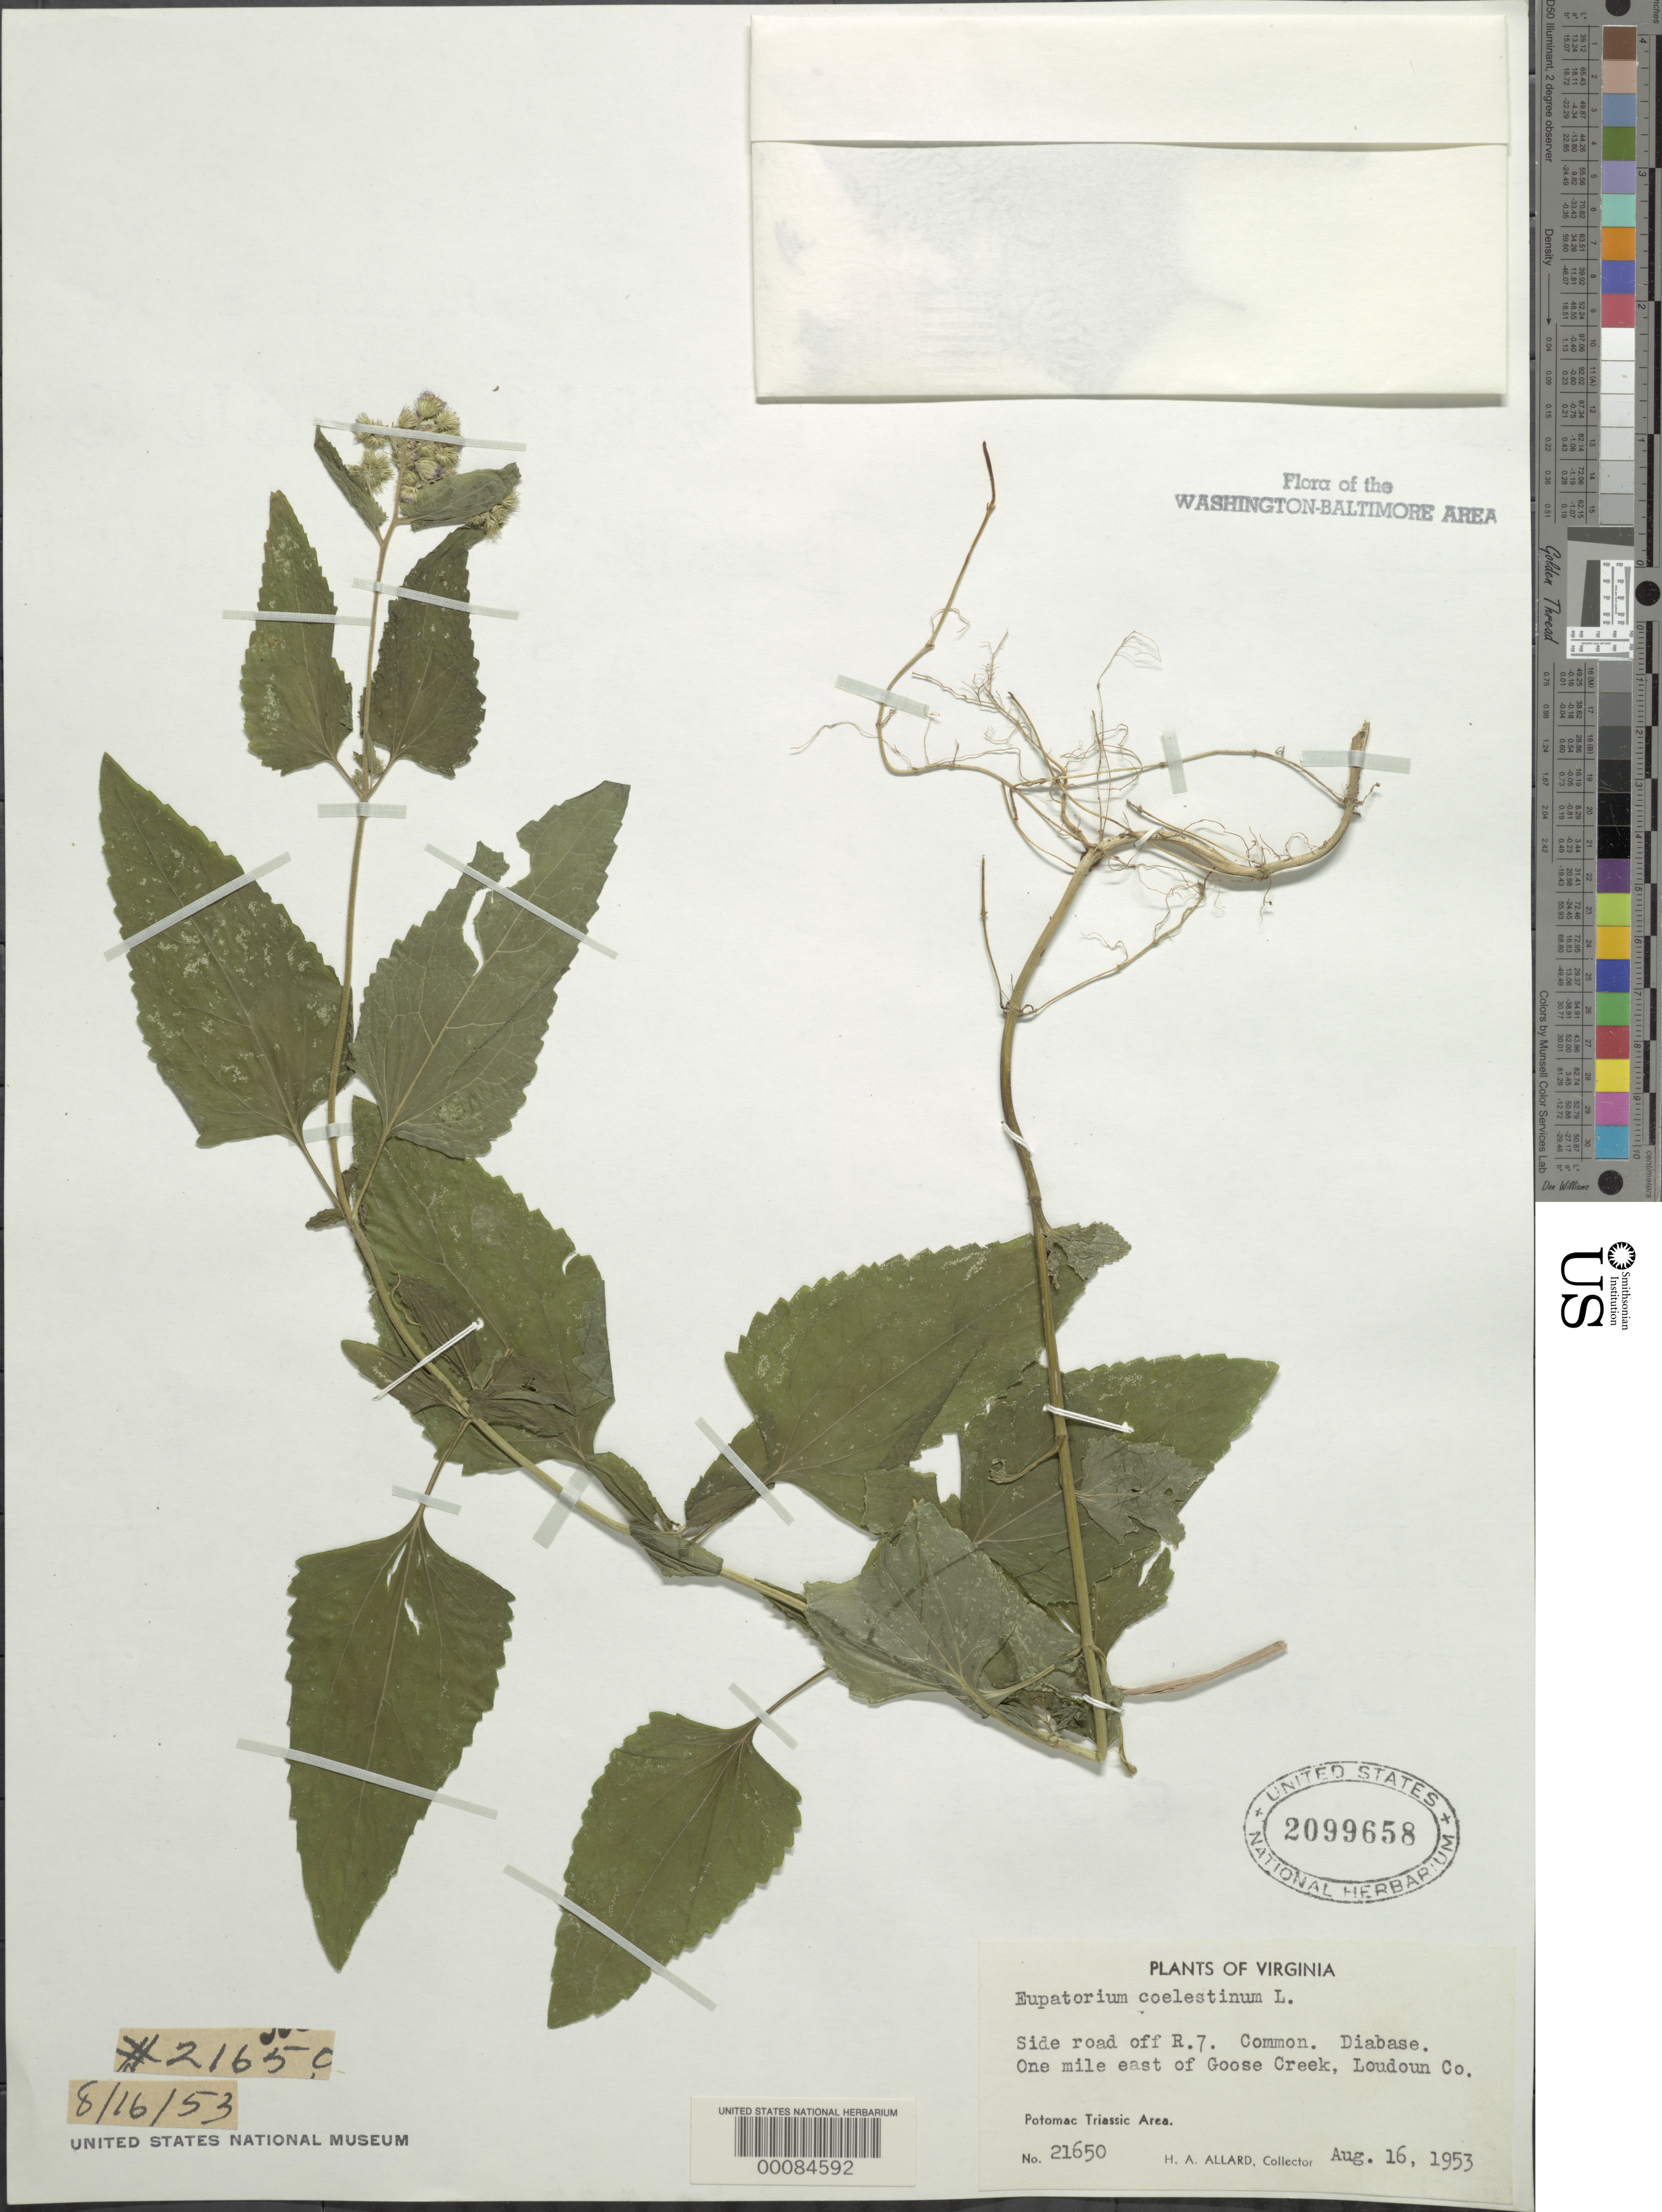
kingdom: Plantae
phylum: Tracheophyta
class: Magnoliopsida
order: Asterales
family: Asteraceae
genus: Conoclinium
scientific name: Conoclinium coelestinum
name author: (L.) DC.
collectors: H. A. Allard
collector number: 21650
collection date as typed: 16 Aug 1953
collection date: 1953-08-16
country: United States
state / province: Virginia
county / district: Loudoun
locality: Near Rt. 7 and east of Goose Creek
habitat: Side road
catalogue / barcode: US 2099658